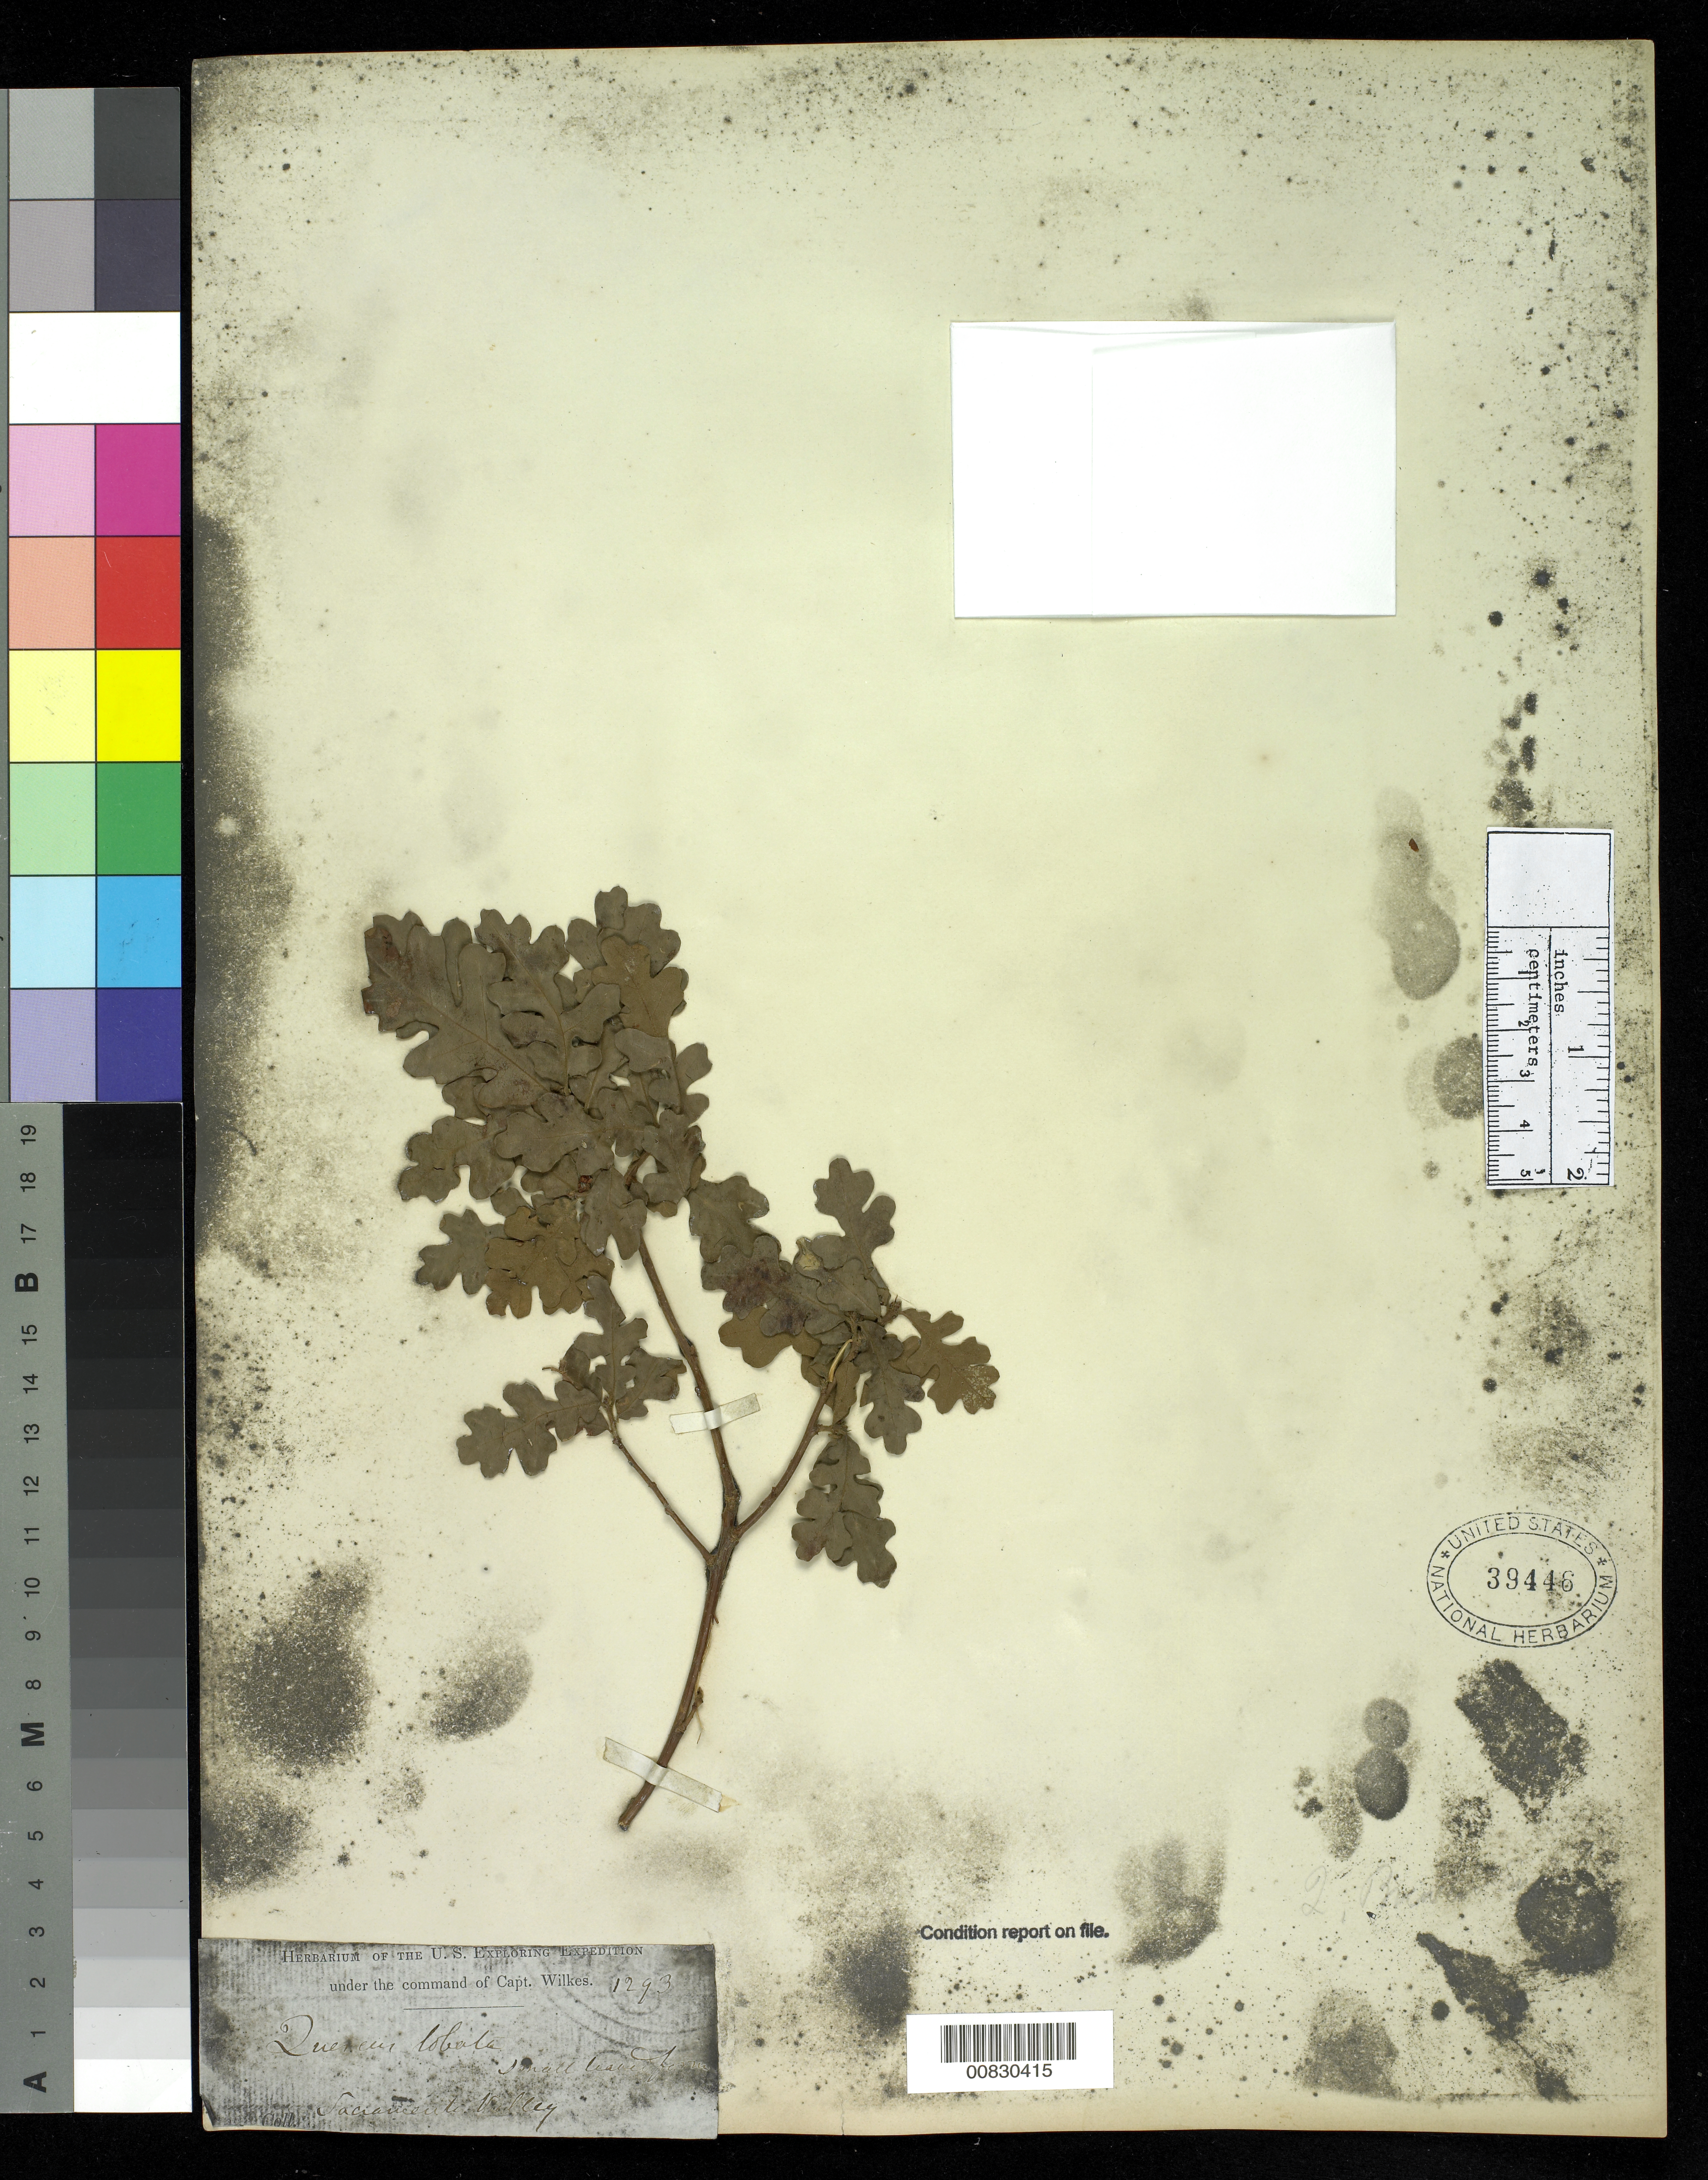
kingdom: Plantae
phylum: Tracheophyta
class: Magnoliopsida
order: Fagales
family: Fagaceae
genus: Quercus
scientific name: Quercus oerstediana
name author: R. Br.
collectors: Wilkes Explor. Exped.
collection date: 1838/1842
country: United States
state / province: California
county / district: Sacramento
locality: Sacramento Valley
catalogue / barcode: US 39446